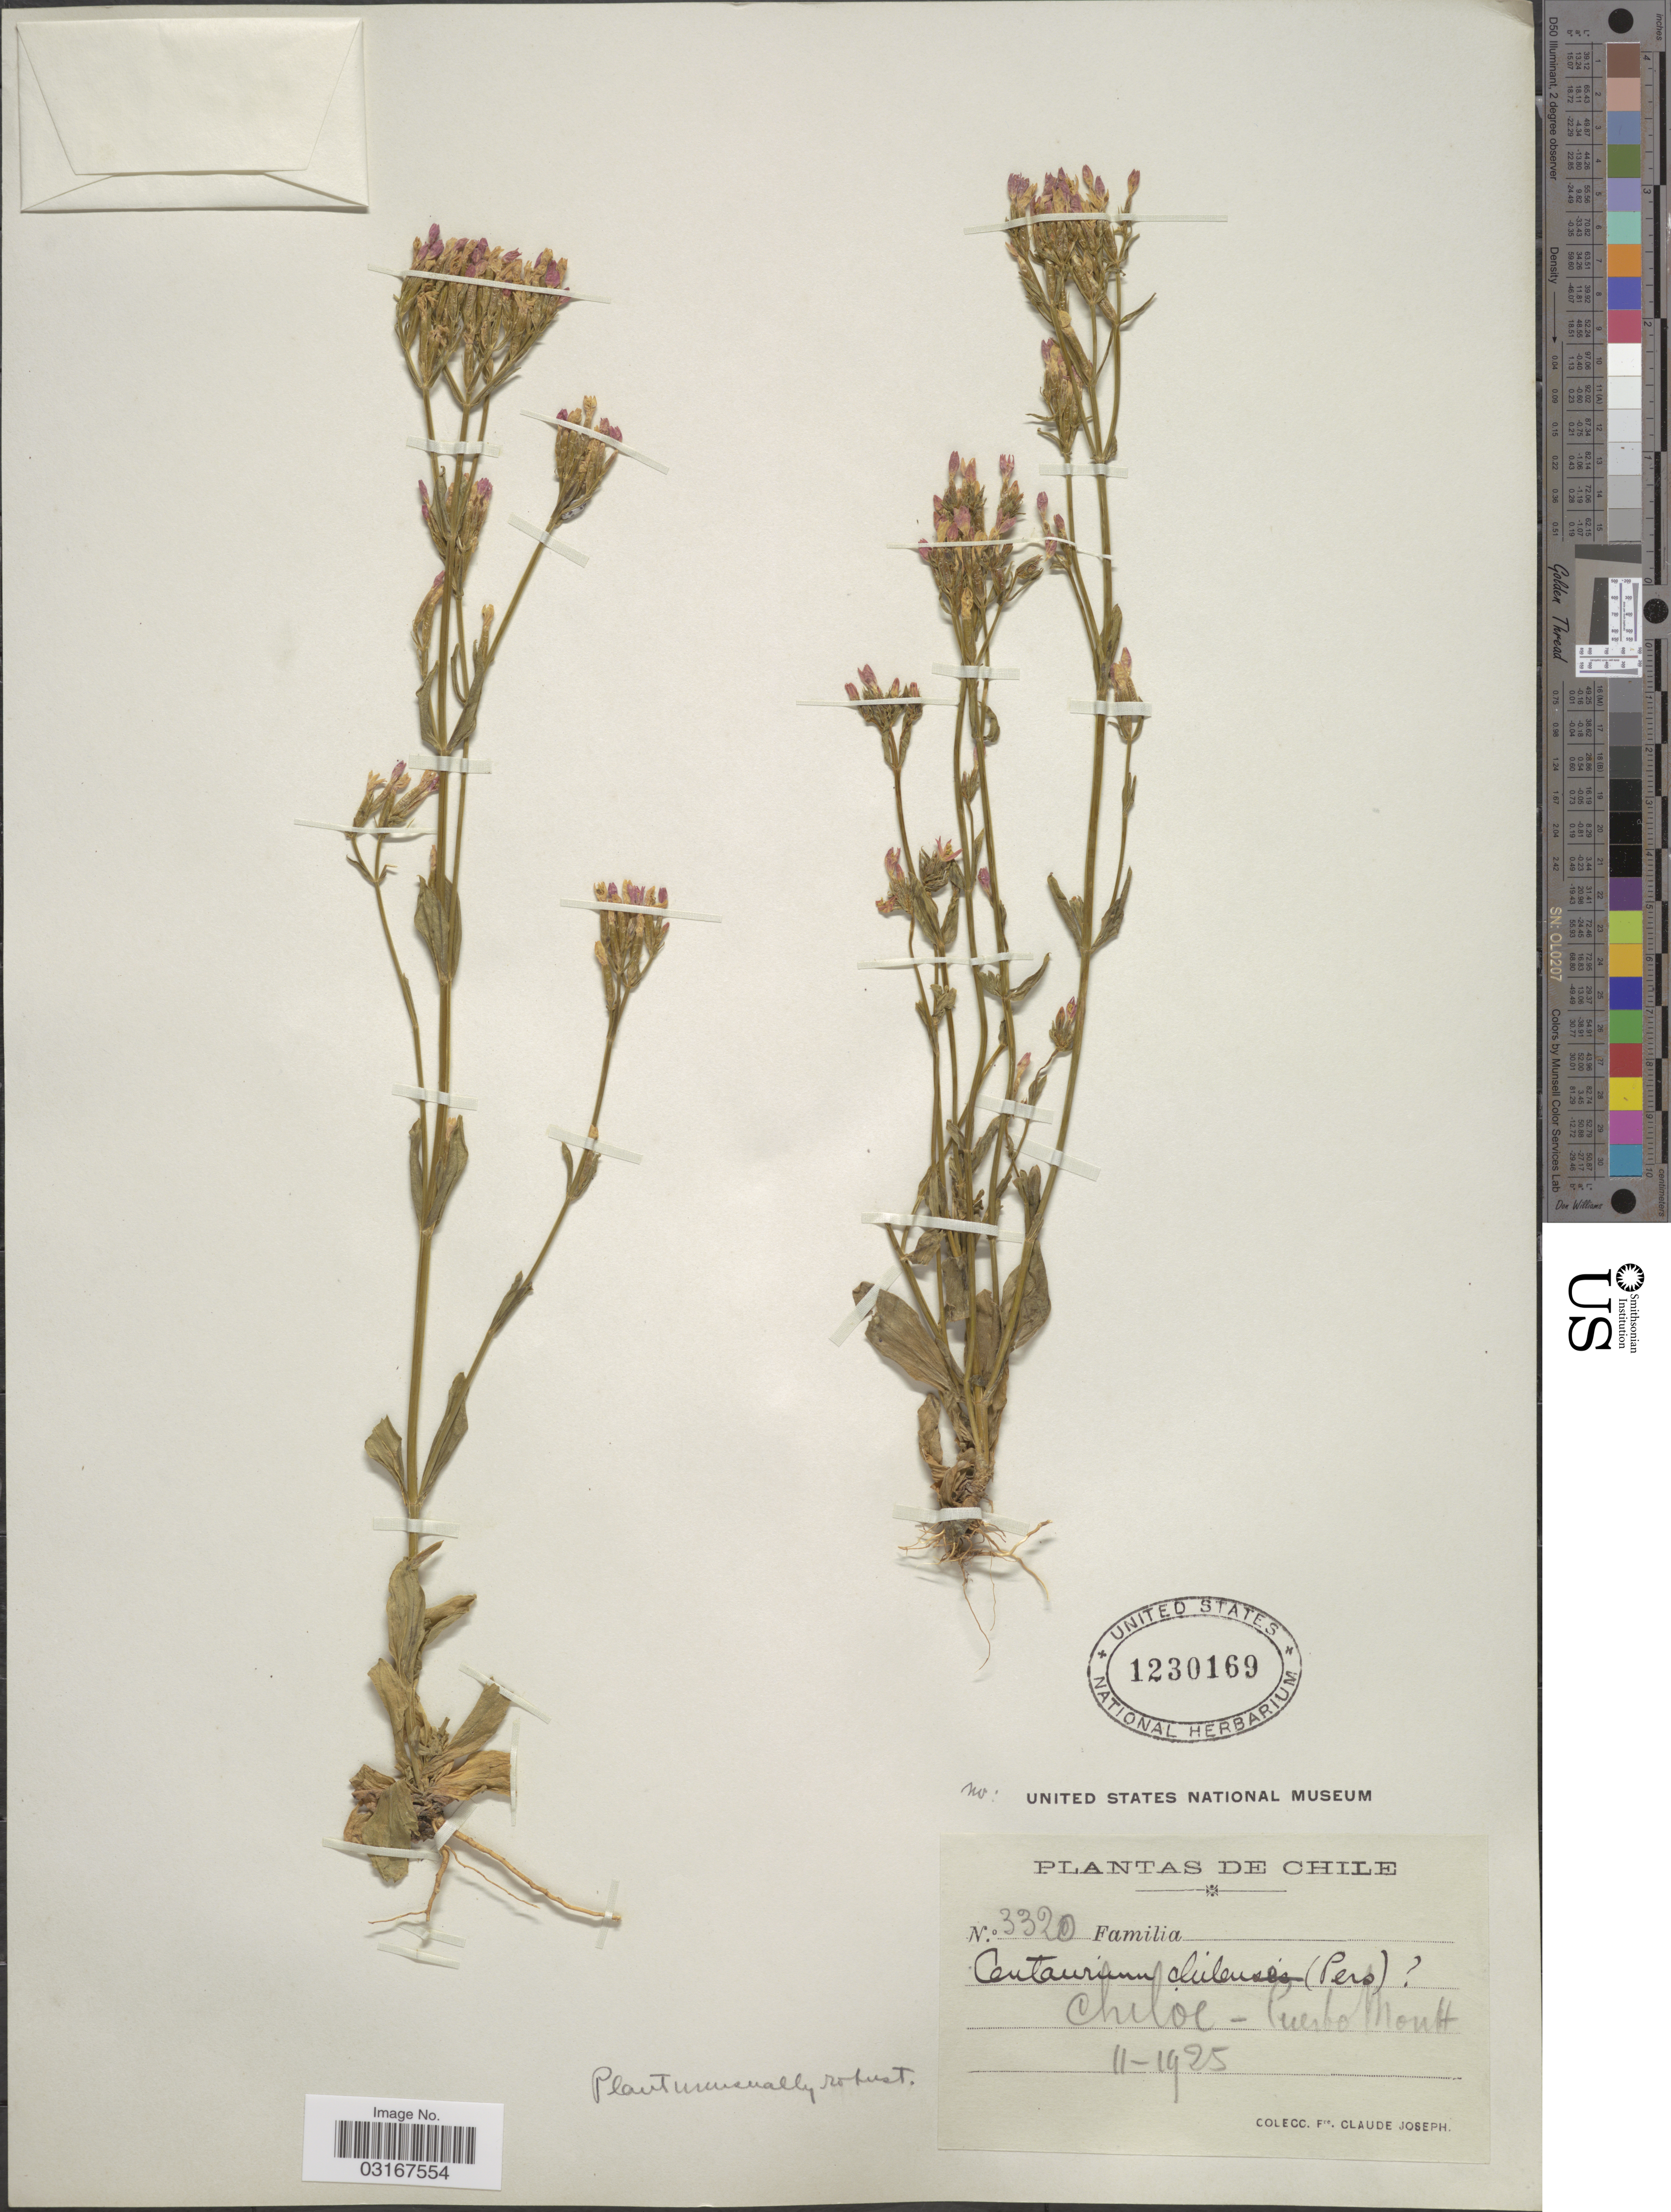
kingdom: Plantae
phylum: Tracheophyta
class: Magnoliopsida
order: Gentianales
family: Gentianaceae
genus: Centaurium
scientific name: Centaurium erythraea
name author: Rafn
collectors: Bro. Claude-Joseph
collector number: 3320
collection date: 1925-11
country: Chile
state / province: Arica y Parinacota (XV)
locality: Chiloe-Puerto Montt.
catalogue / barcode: US 1230169